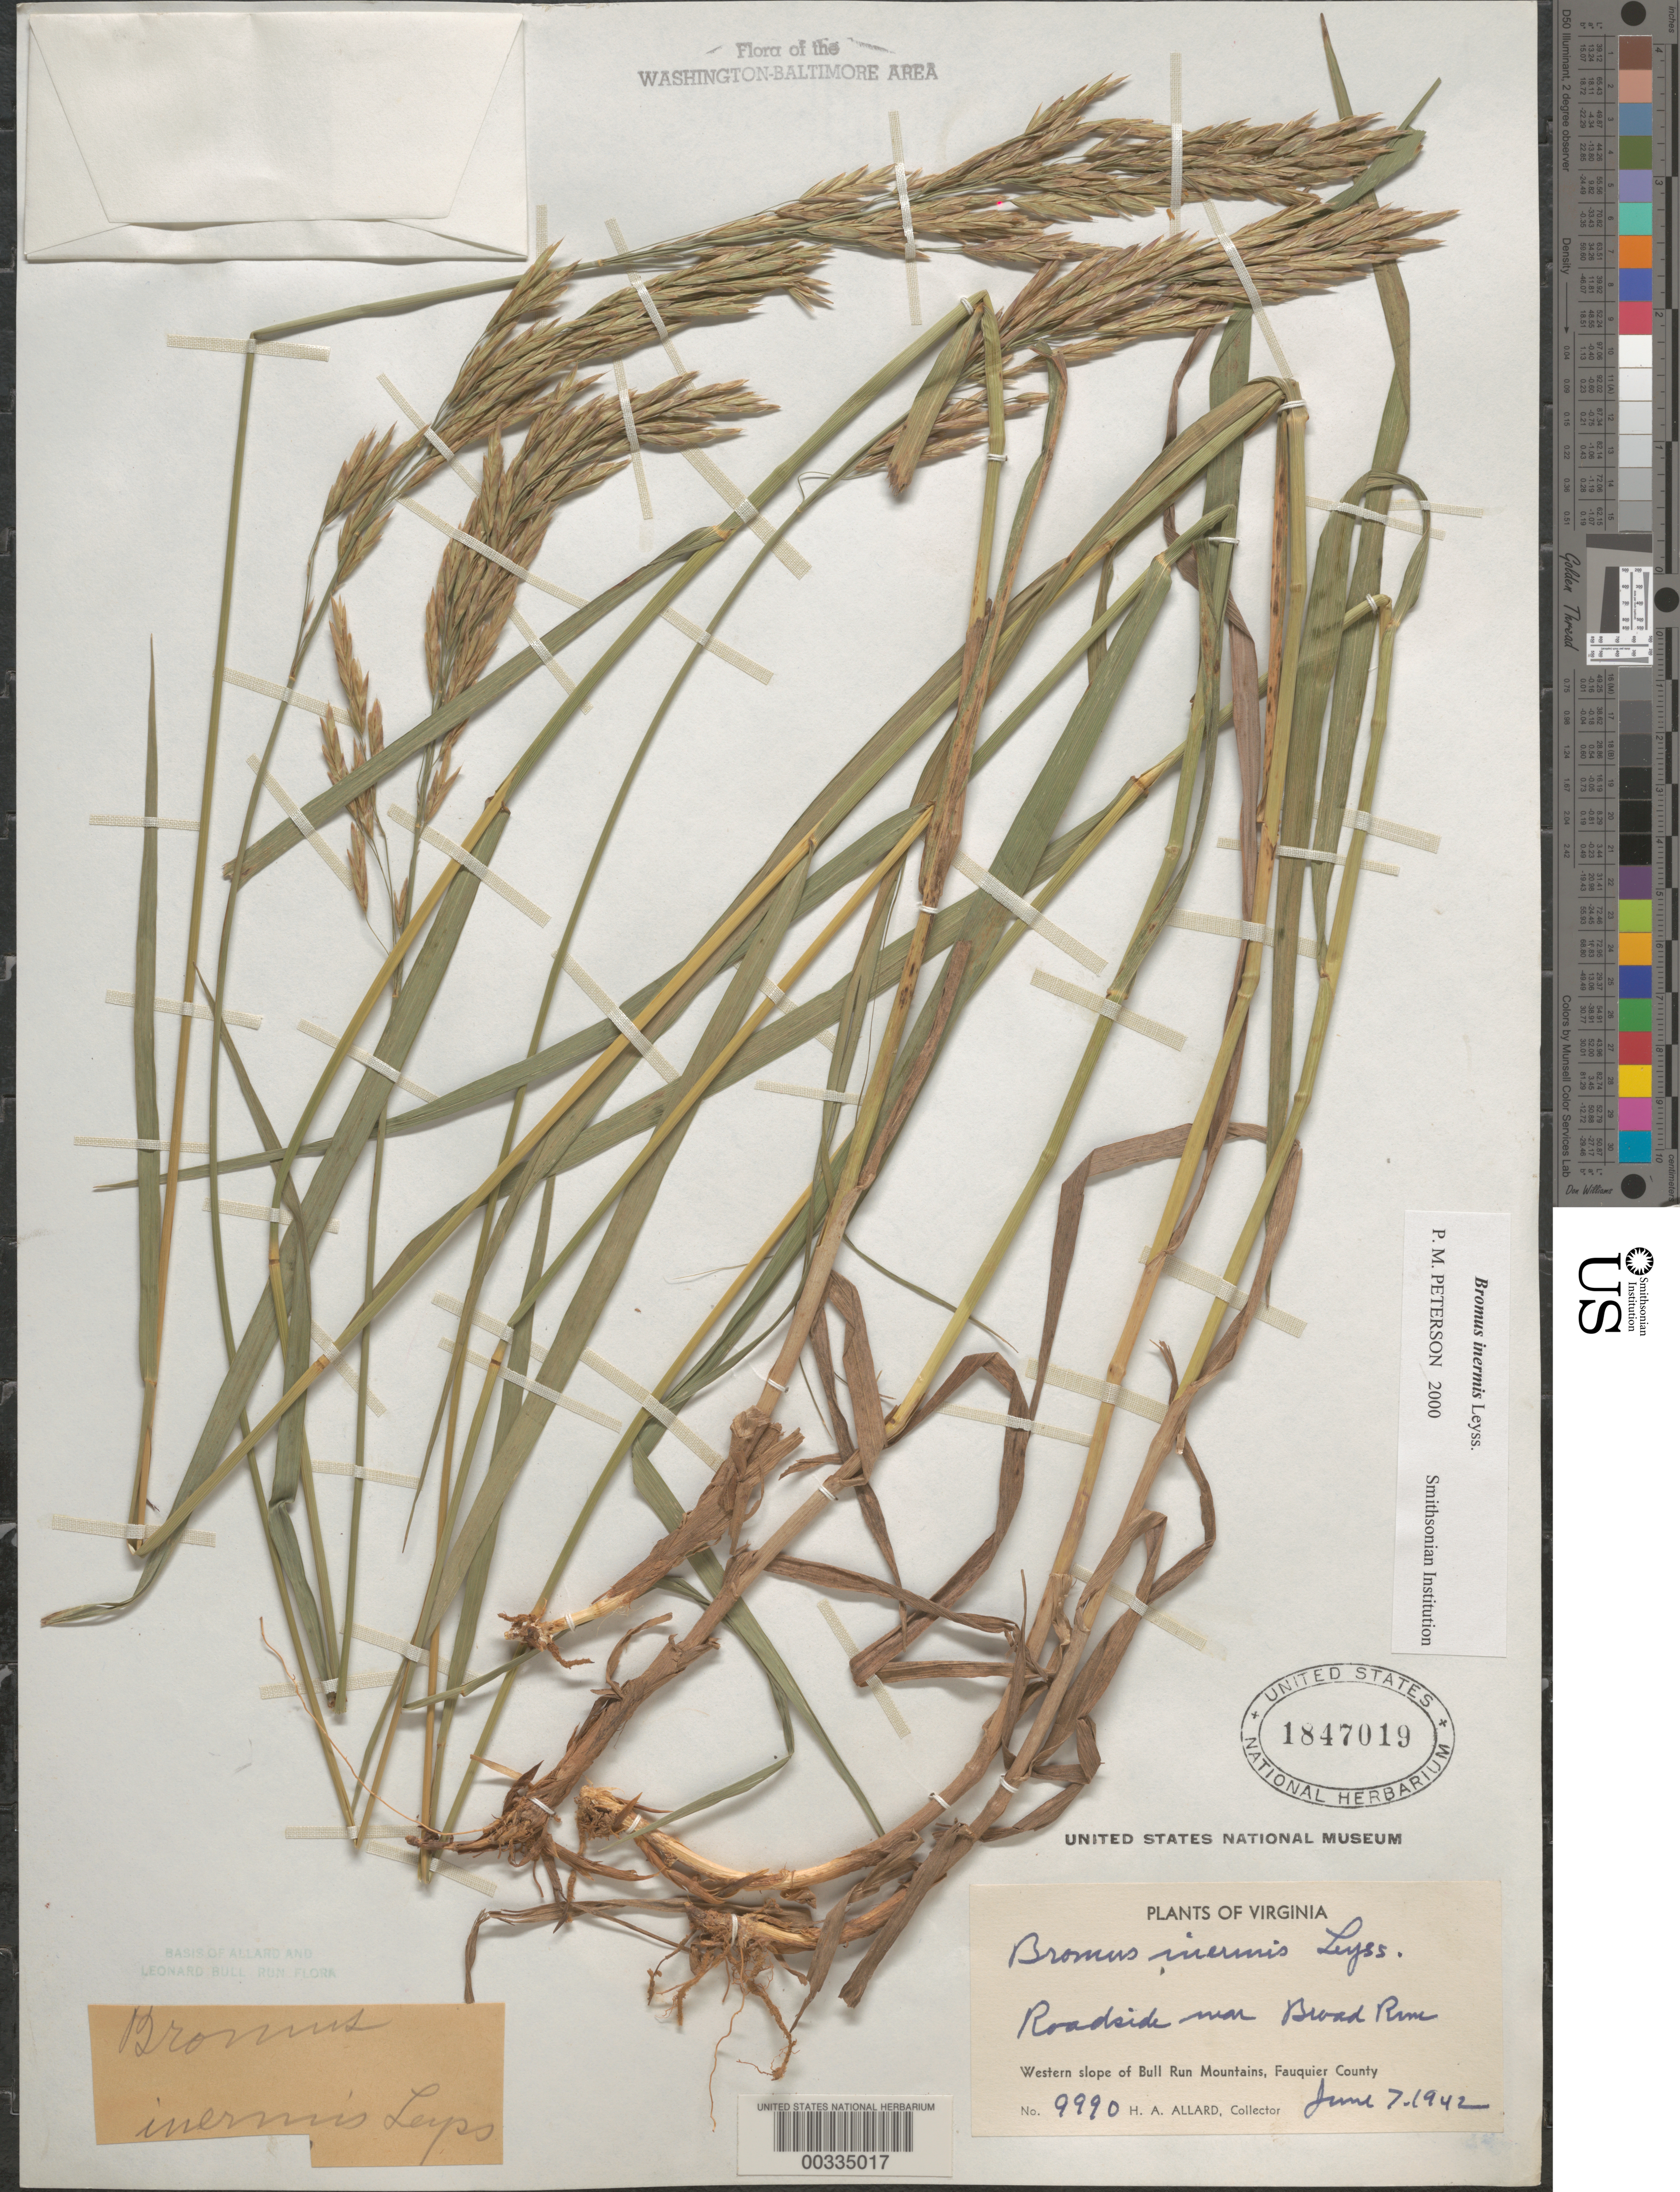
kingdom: Plantae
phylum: Tracheophyta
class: Liliopsida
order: Poales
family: Poaceae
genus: Bromus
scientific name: Bromus inermis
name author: Leyss.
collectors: H. A. Allard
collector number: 9990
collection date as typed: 07 Jun 1942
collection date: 1942-06-07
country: United States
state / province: Virginia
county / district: Fauquier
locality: Broad Run vicinity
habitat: Roadside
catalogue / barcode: US 1847019